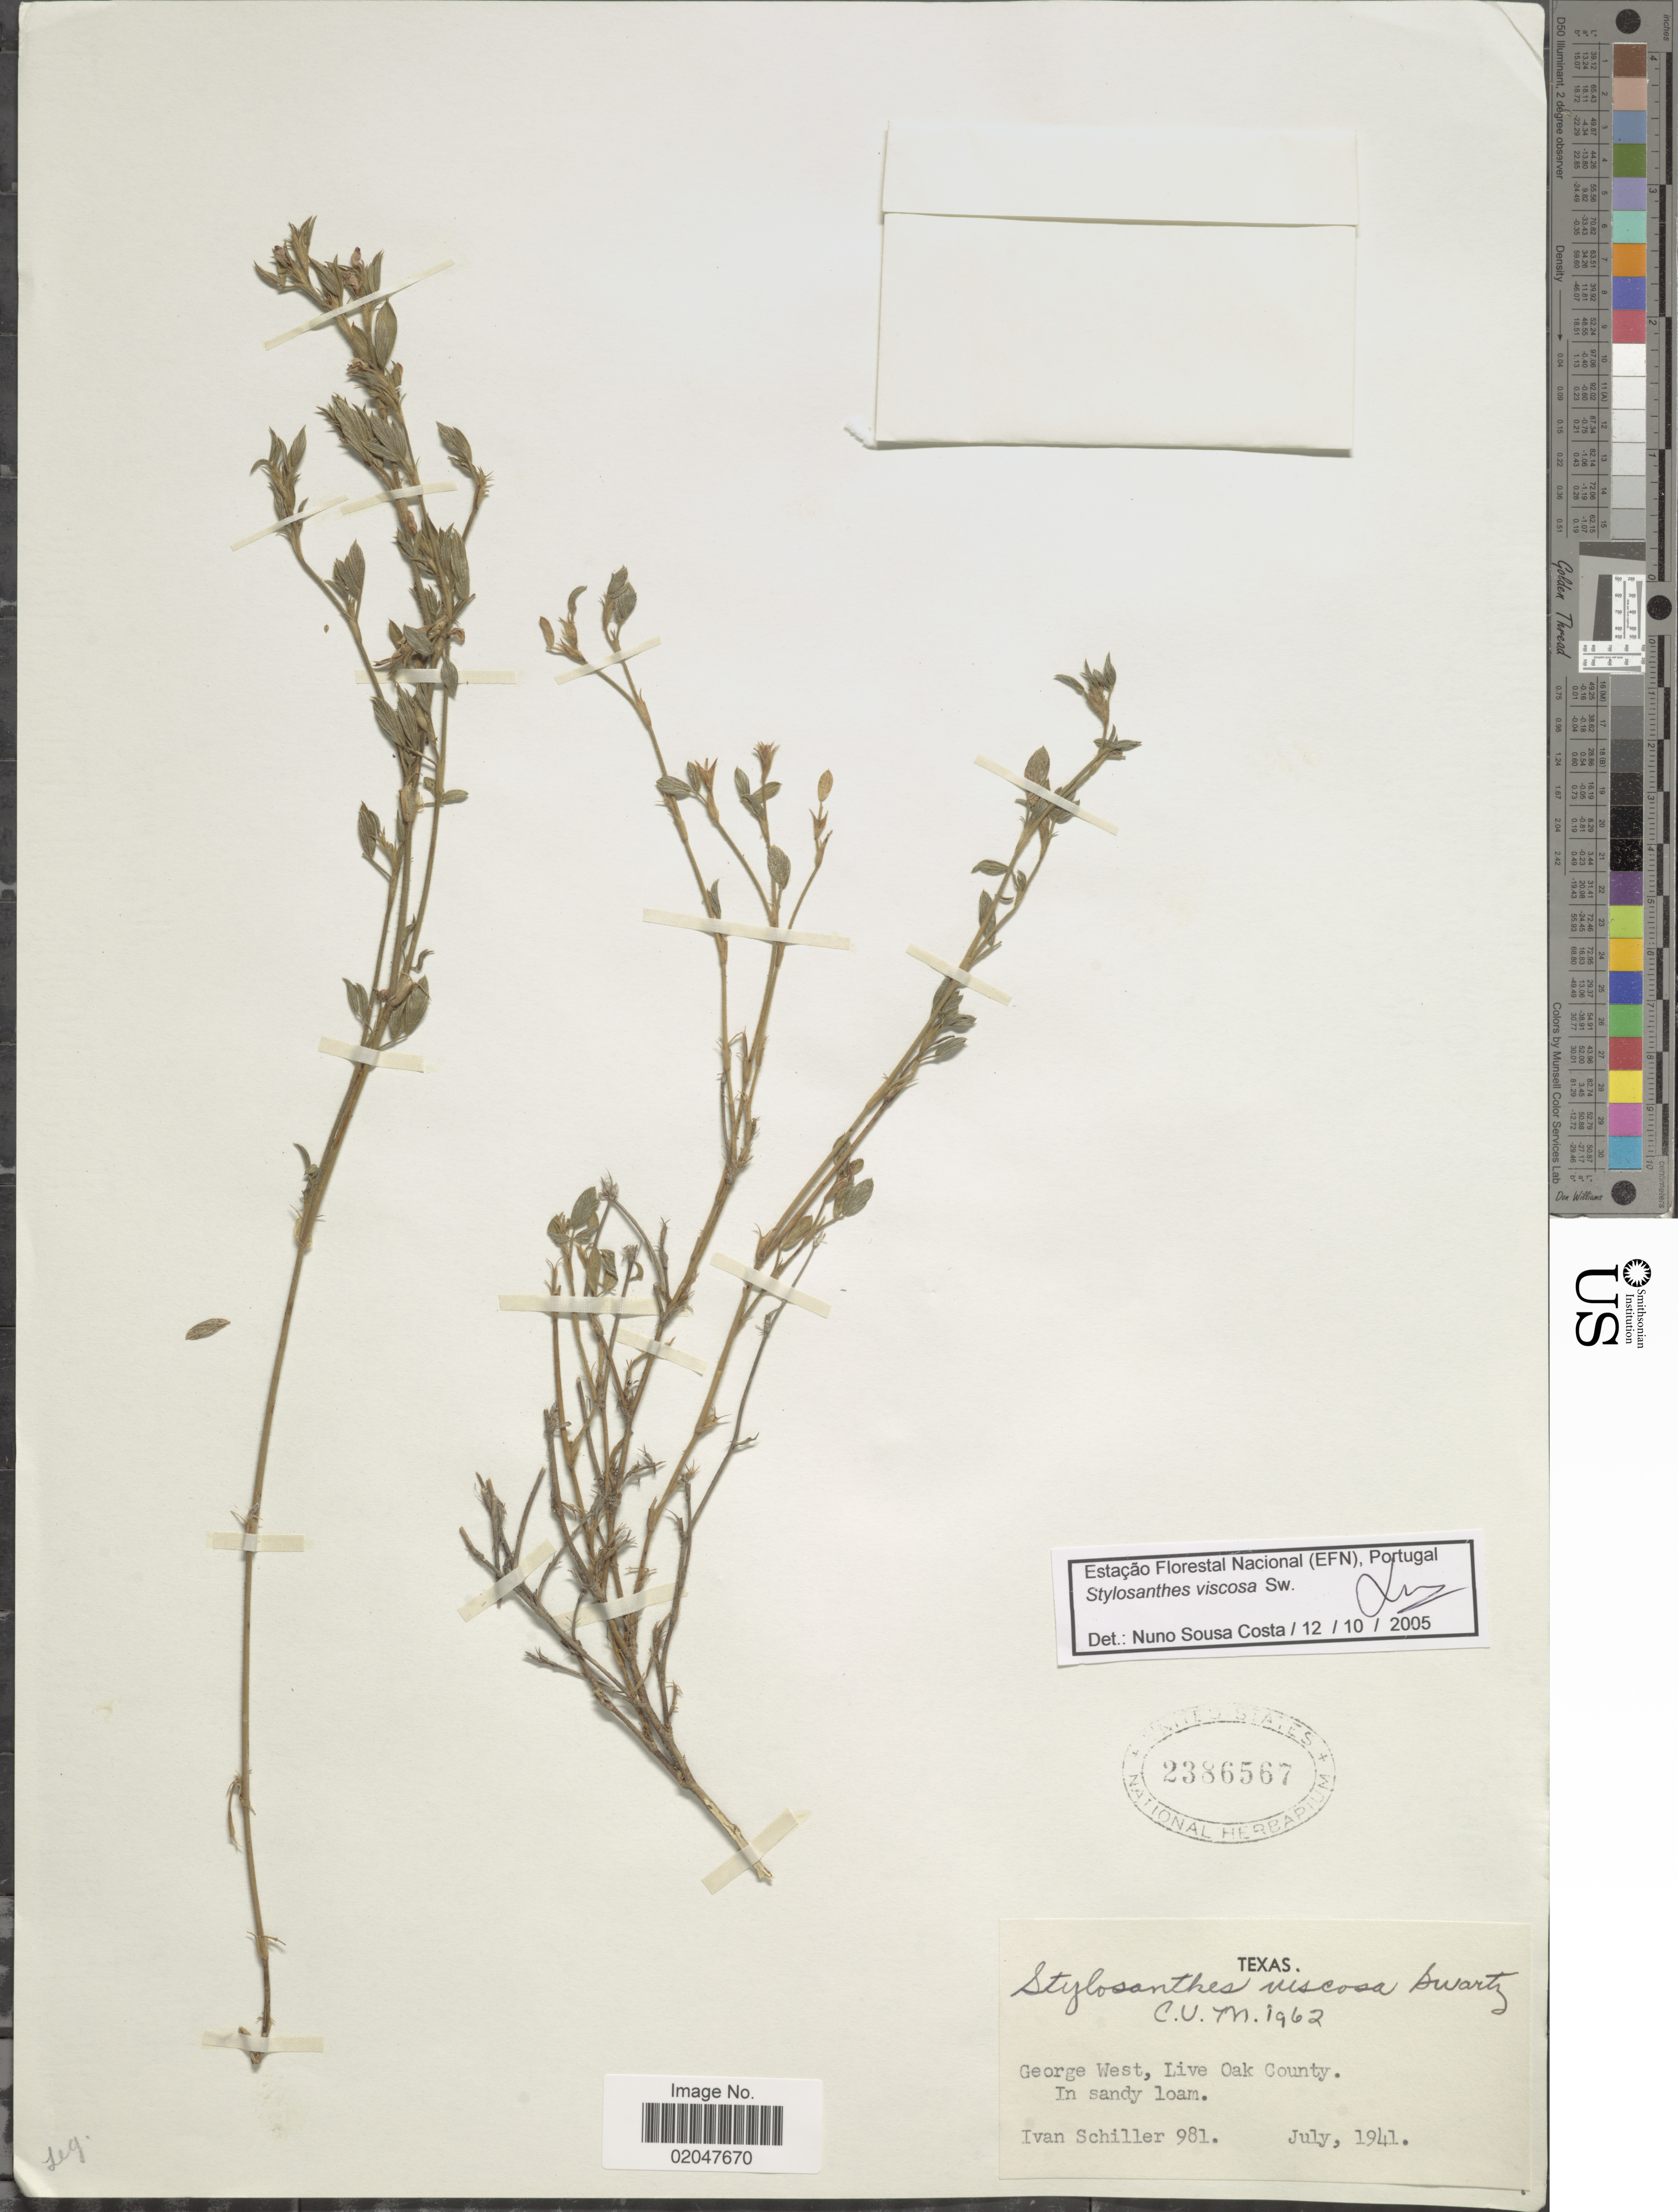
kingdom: Plantae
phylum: Tracheophyta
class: Magnoliopsida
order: Fabales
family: Fabaceae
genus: Stylosanthes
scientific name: Stylosanthes viscosa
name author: Sw.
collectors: I. Schiller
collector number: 981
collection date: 1941-07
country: United States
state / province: Texas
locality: George West, Live Oak County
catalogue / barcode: US 2386567